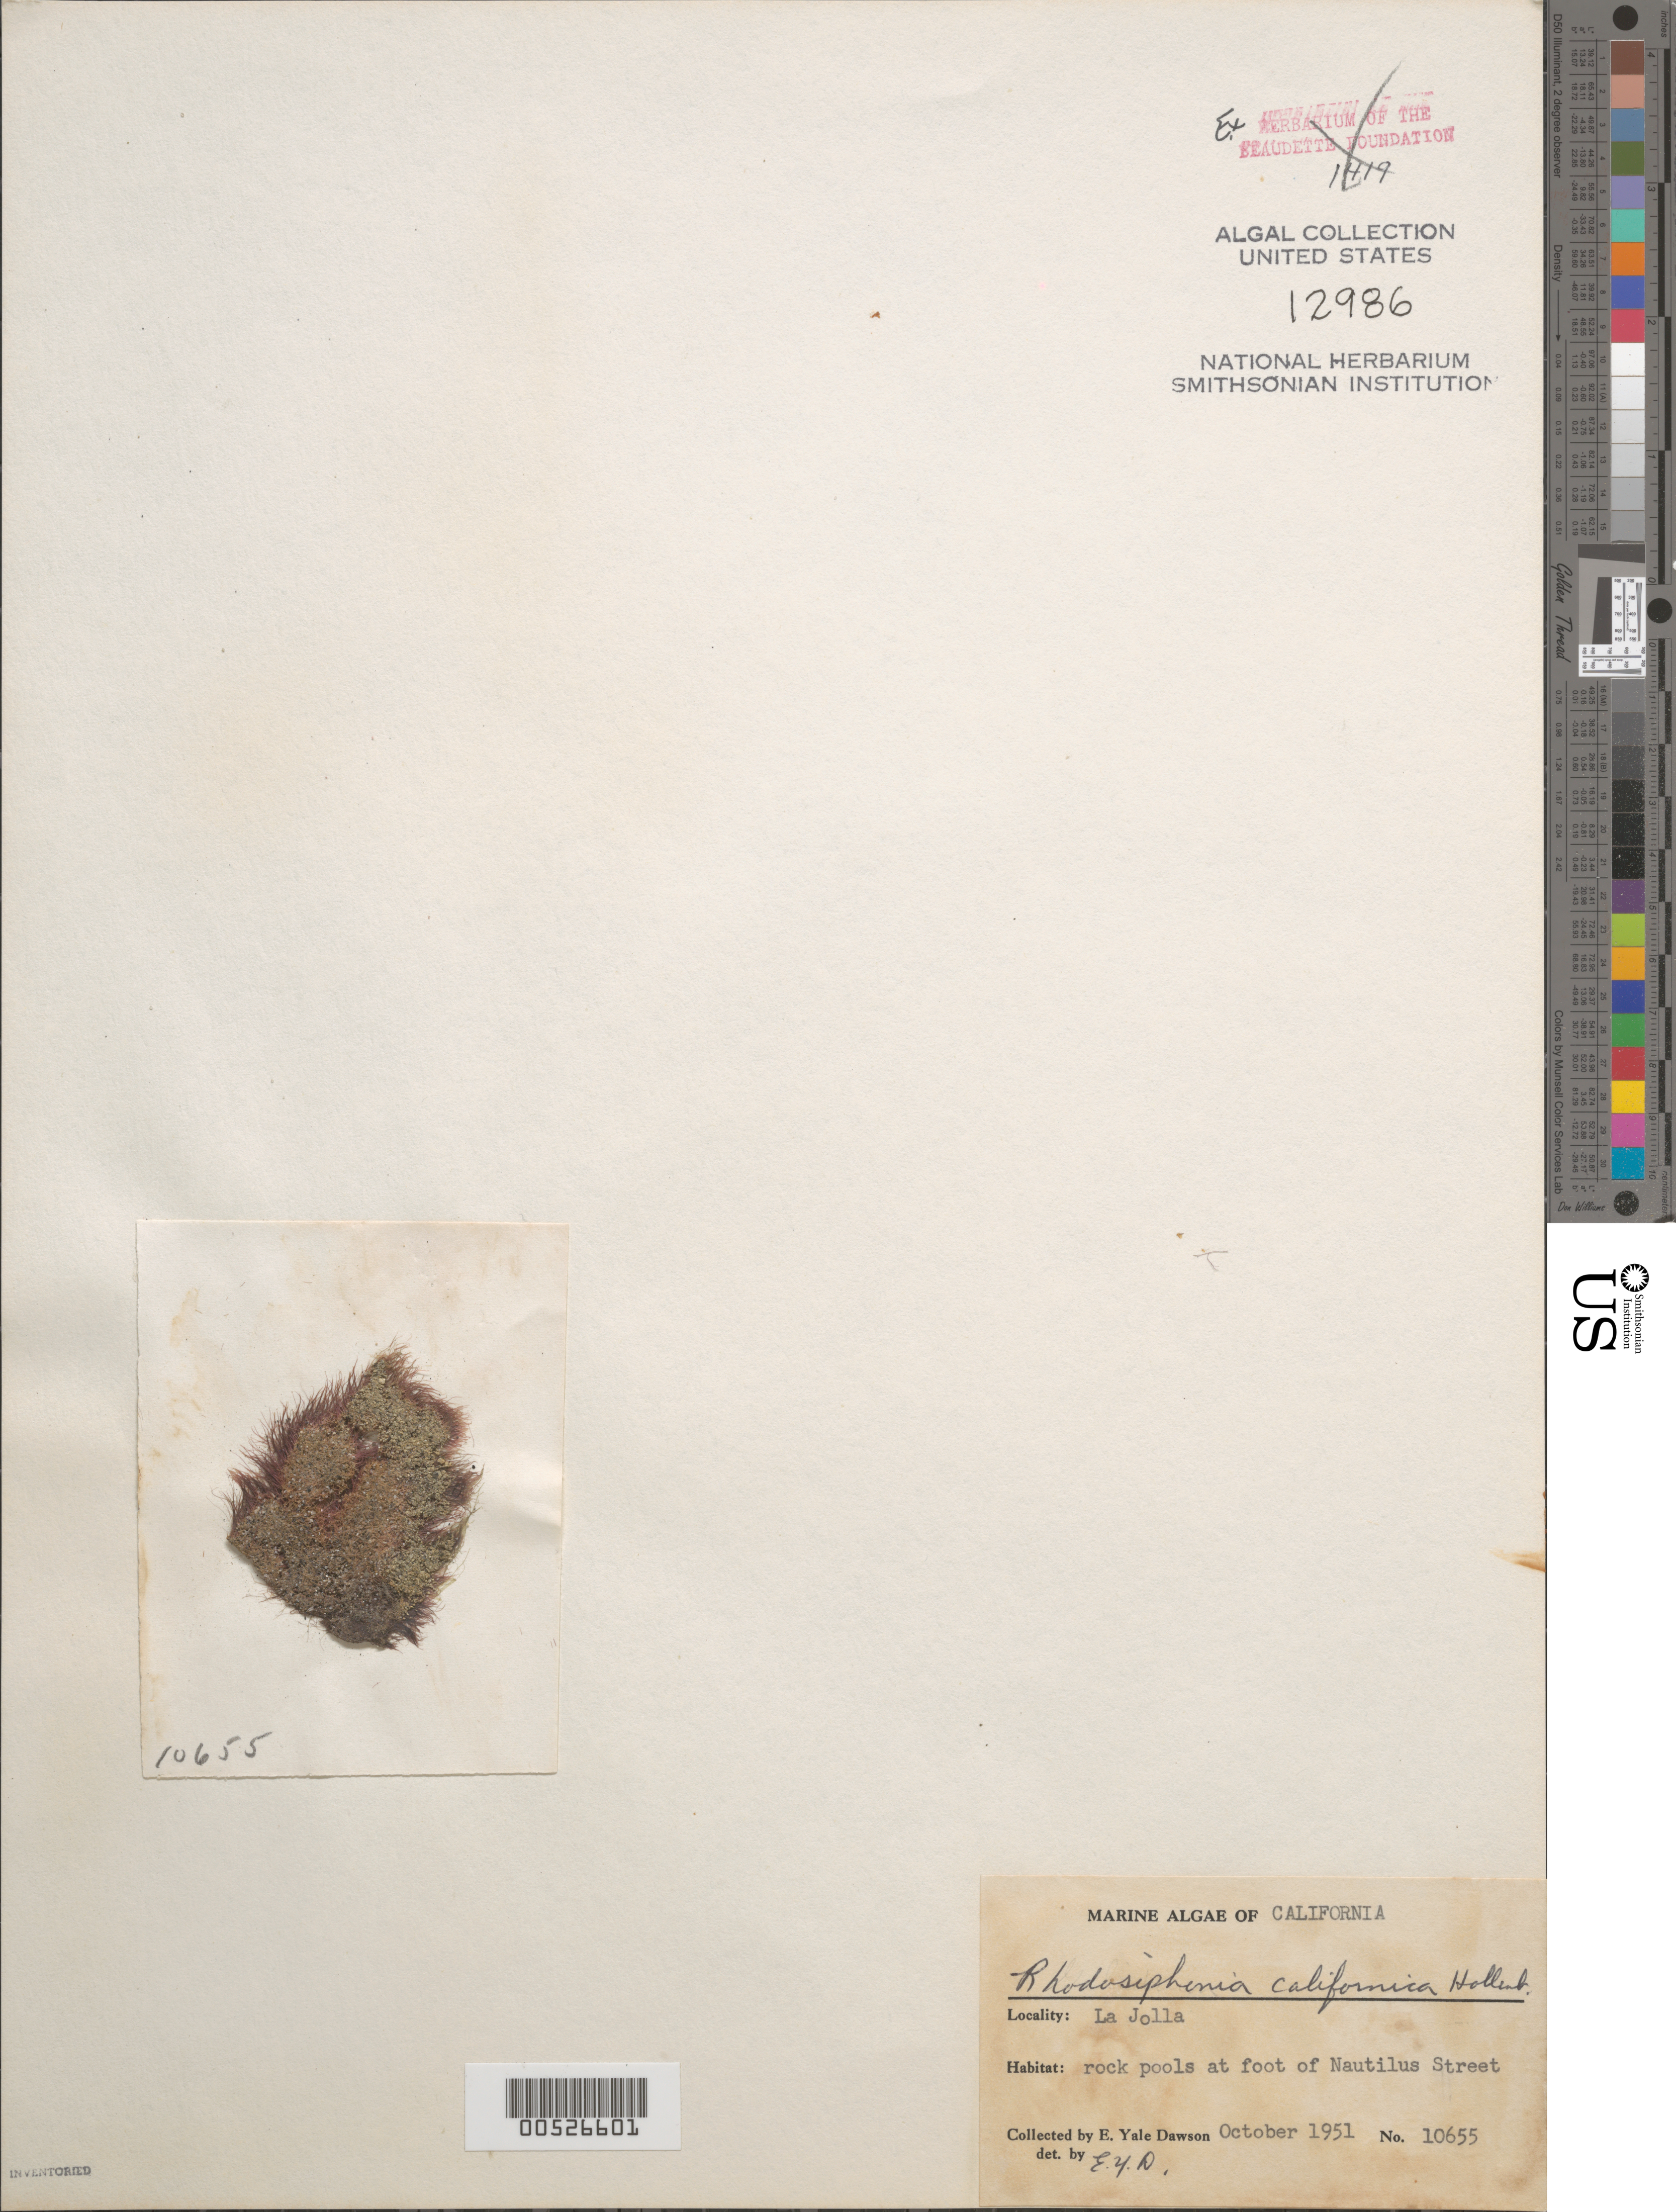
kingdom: Plantae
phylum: Rhodophyta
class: Florideophyceae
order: Ceramiales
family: Rhodomelaceae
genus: Rhodosiphonia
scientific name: Rhodosiphonia californica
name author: Hollenb.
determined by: Dawson, E. Y.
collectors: E. Y. Dawson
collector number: EYD 10655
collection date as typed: Oct 1951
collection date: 1951-10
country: United States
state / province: California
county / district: San Diego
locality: La Jolla, foot of Nautilus Street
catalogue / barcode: US 12986